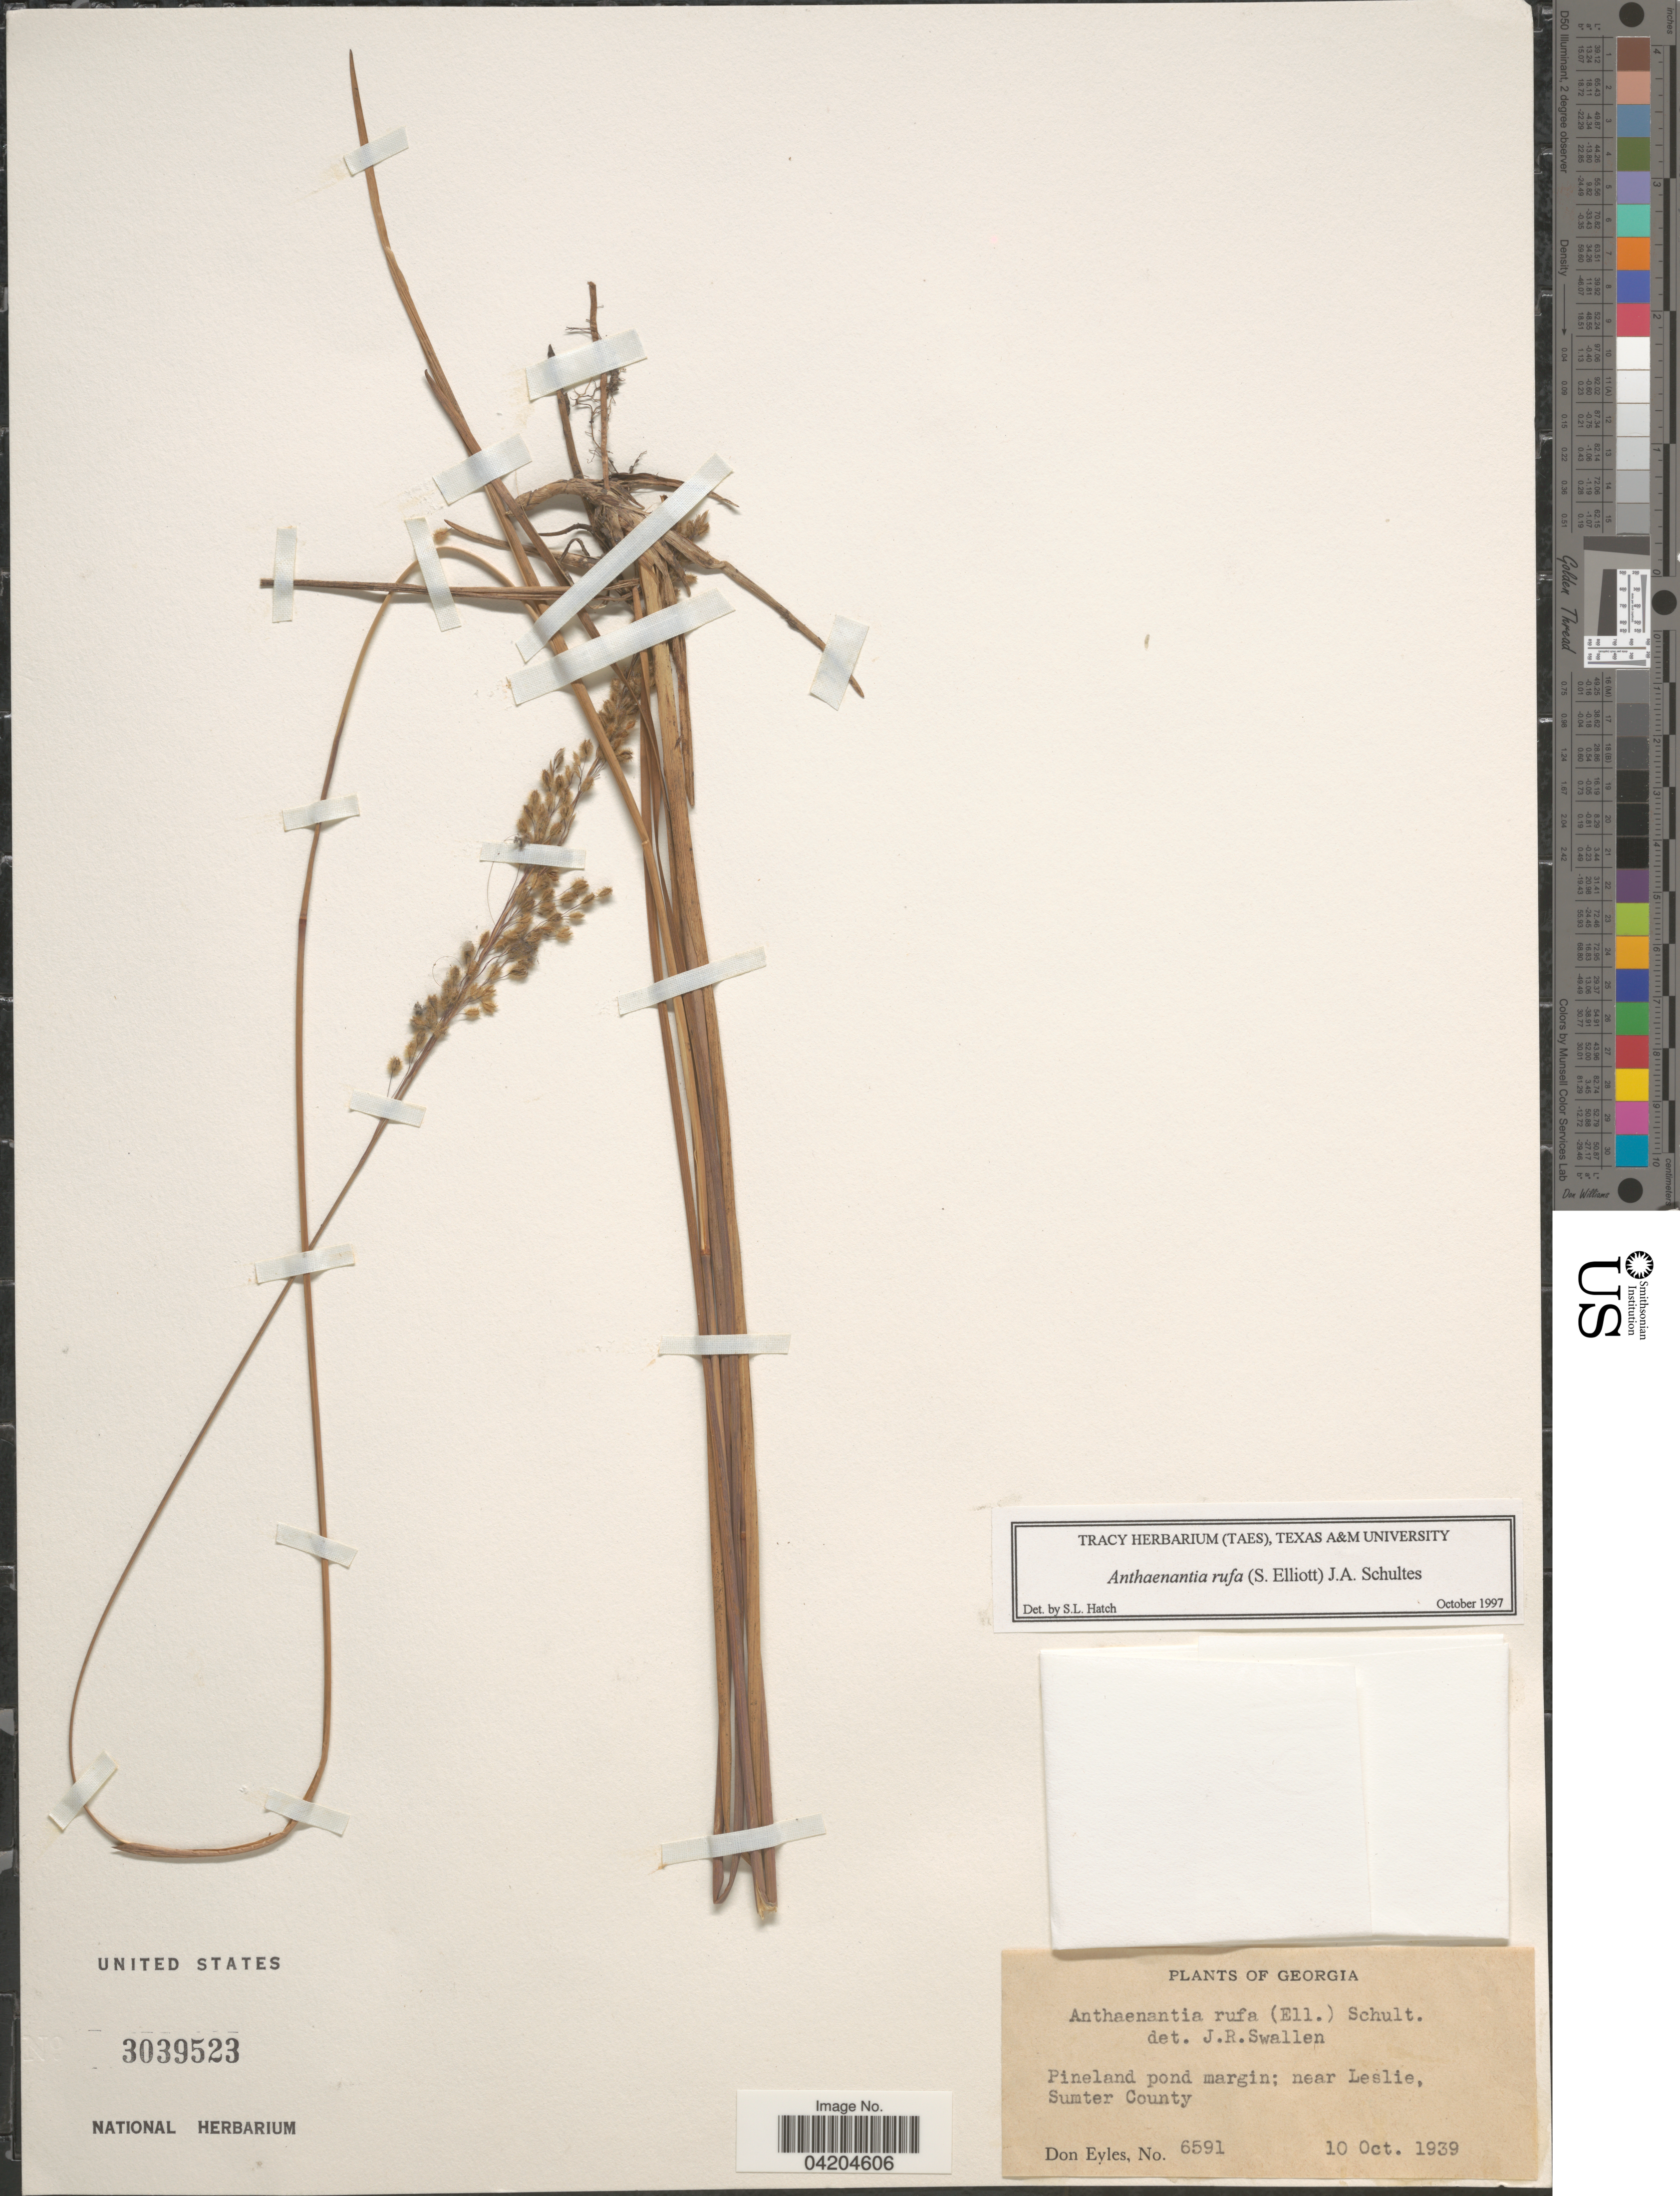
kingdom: Plantae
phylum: Tracheophyta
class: Liliopsida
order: Poales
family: Poaceae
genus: Anthaenantia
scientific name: Anthaenantia rufa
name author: (Elliott) Schult.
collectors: D. Eyles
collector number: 6591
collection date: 1939-10-10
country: United States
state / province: Georgia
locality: Pineland pond margin; near Leslie, Sumter County.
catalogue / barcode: US 3039523